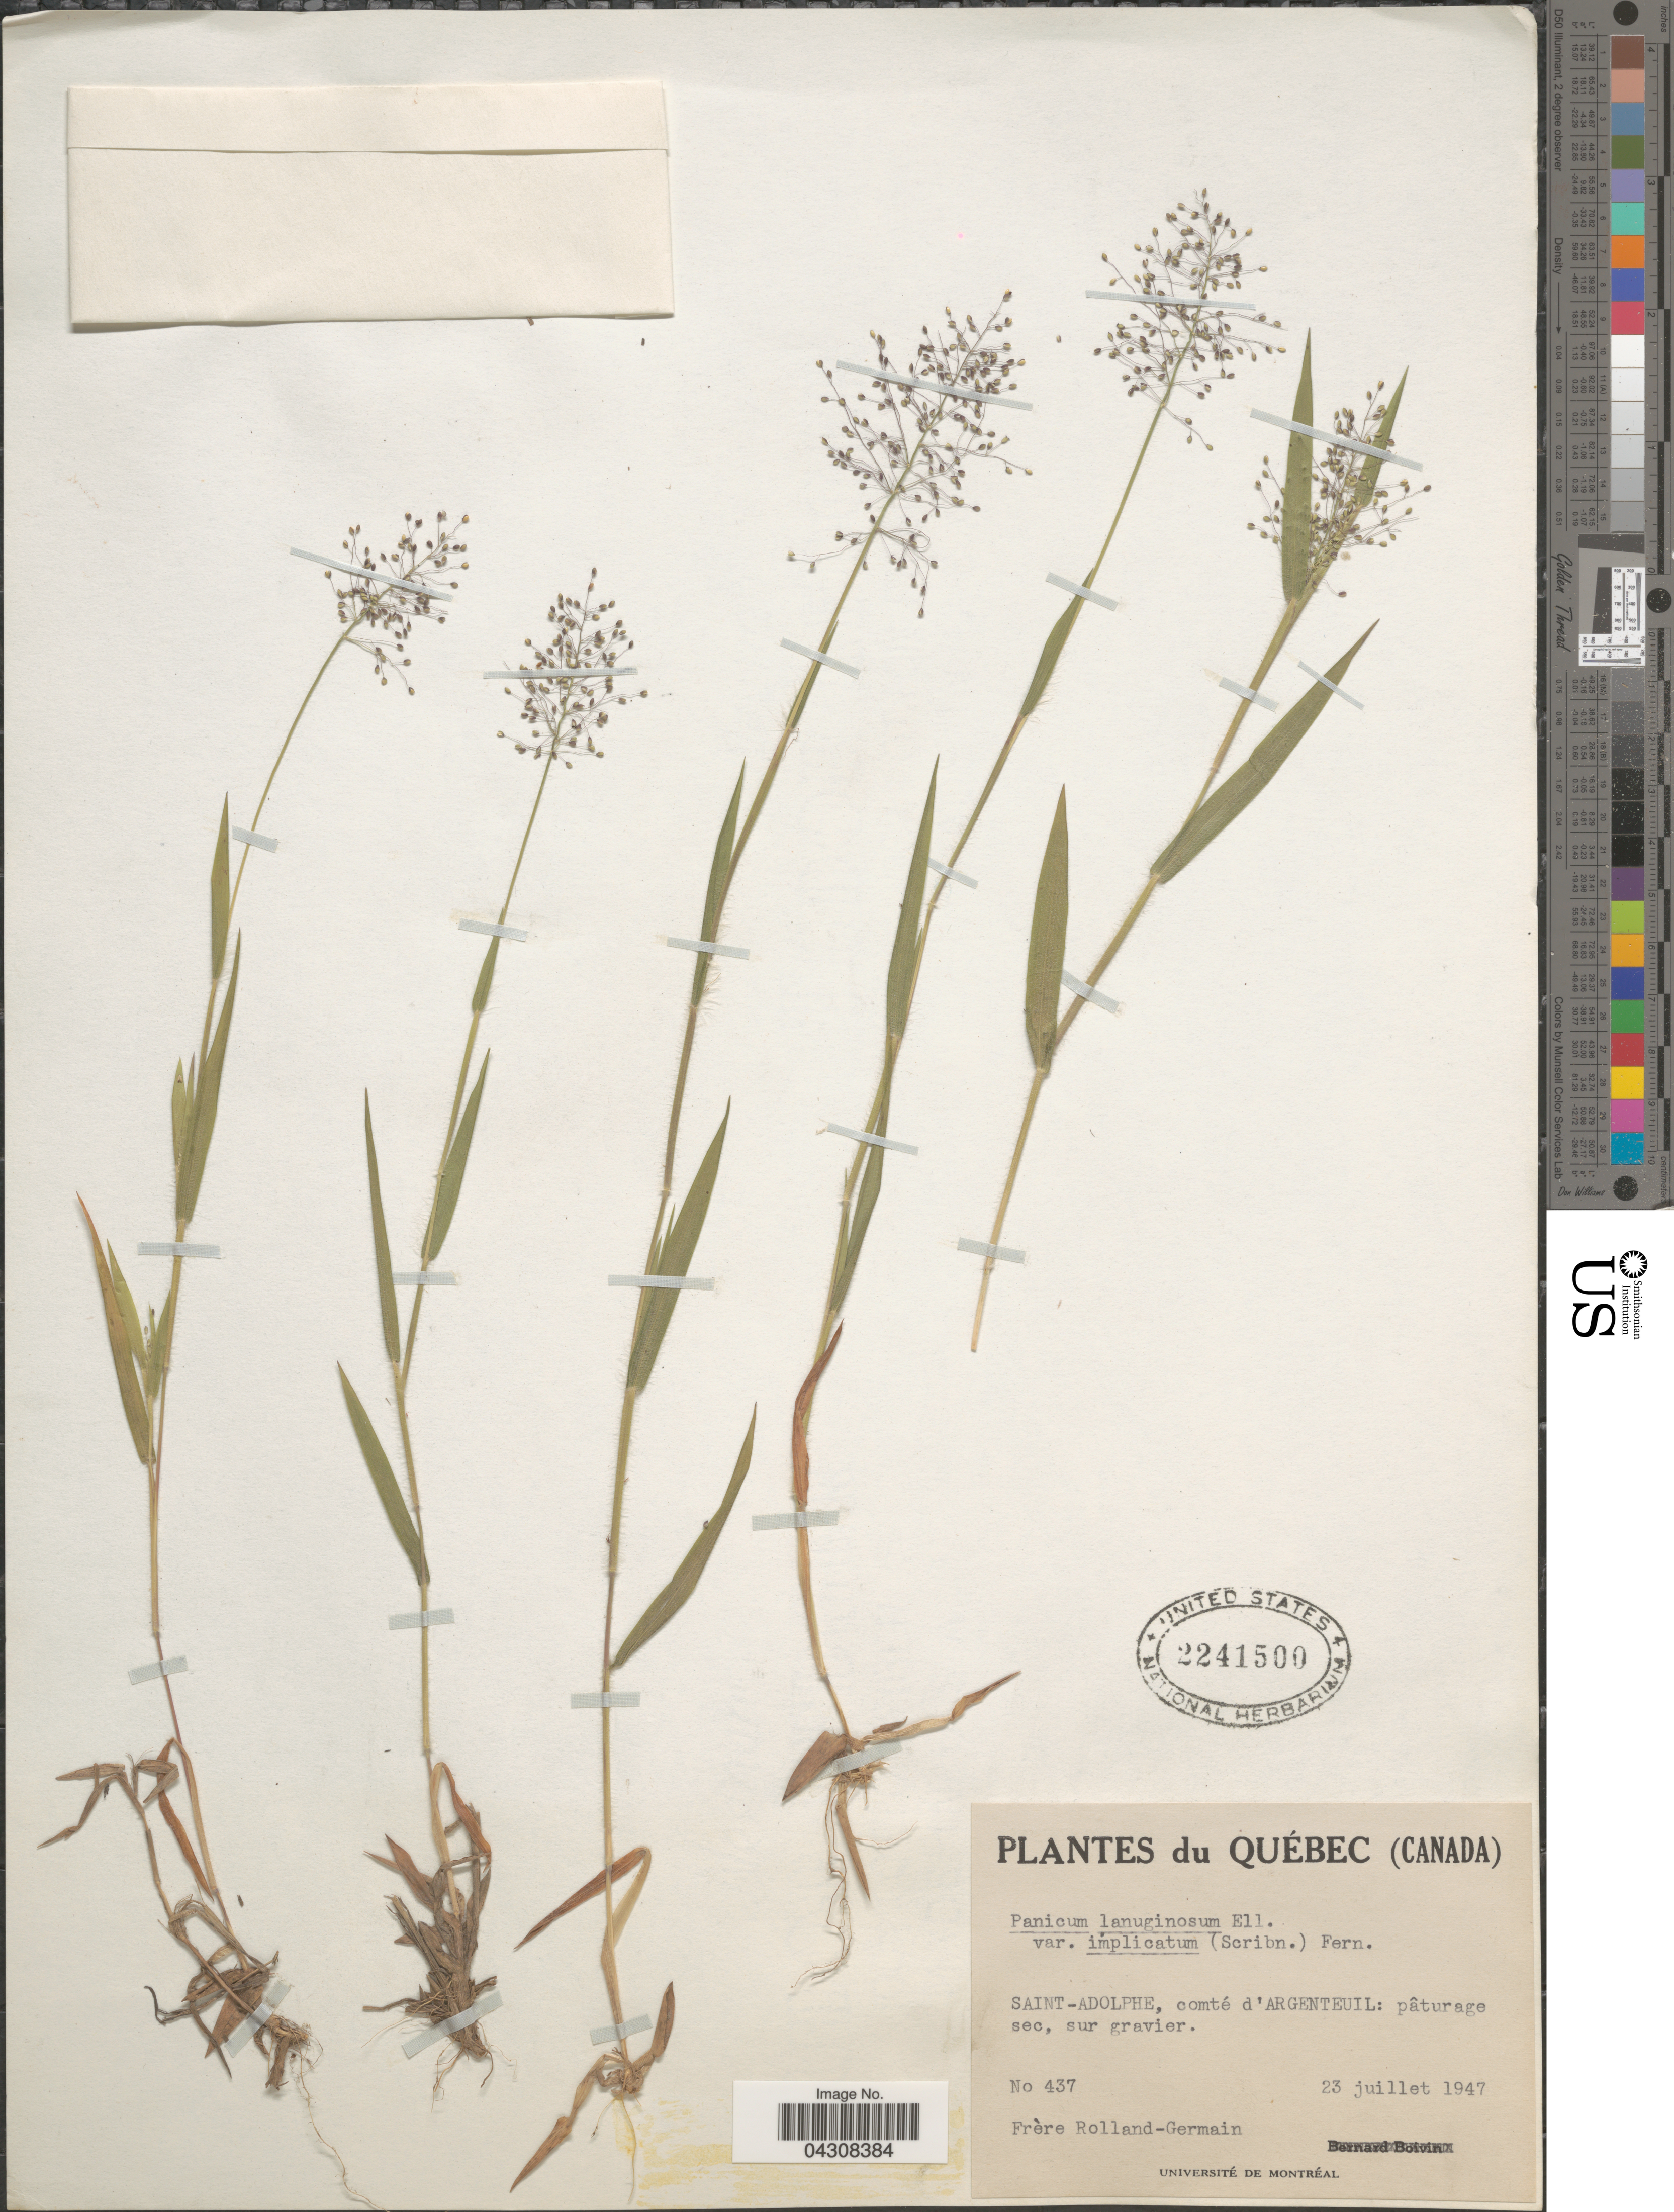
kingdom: Plantae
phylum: Tracheophyta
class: Liliopsida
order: Poales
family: Poaceae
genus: Dichanthelium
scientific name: Dichanthelium acuminatum var. acuminatum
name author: (Sw.) Gould & C.A. Clark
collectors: Rolland-Germain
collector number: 437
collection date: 1947-07-23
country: Canada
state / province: Quebec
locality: Saint-Adolphe, comté d'Argenteuil.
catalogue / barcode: US 2241500